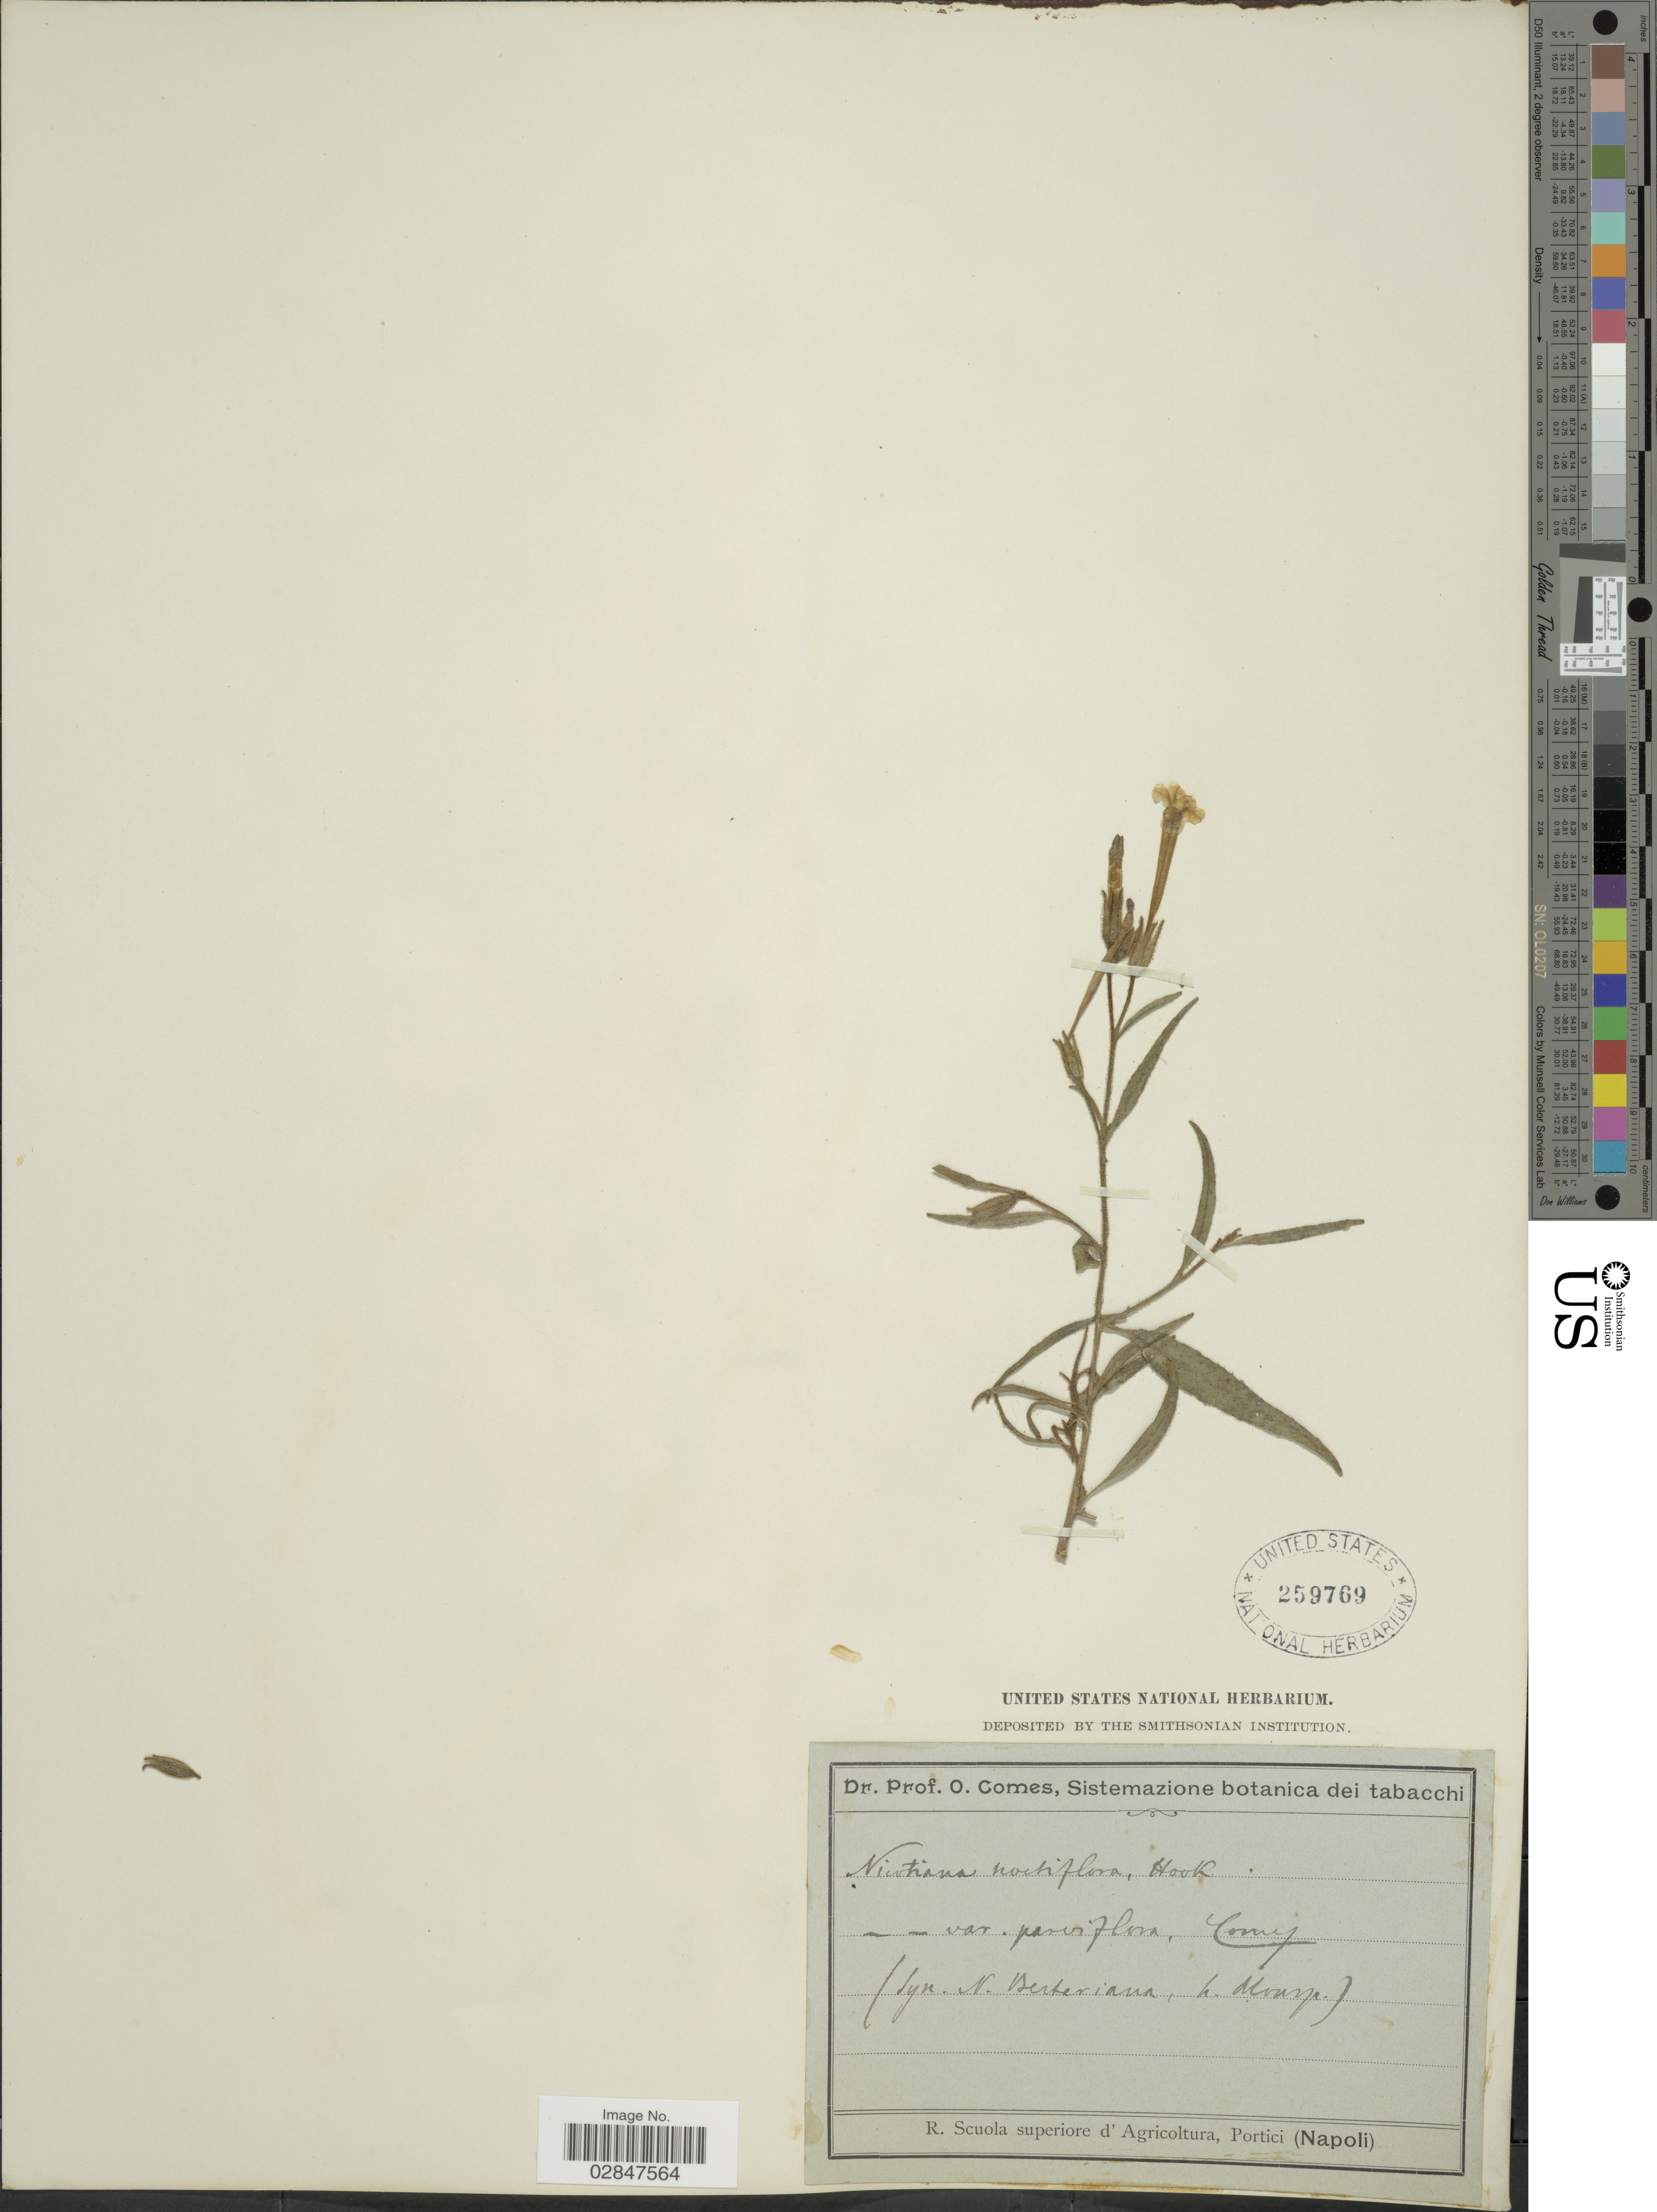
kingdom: Plantae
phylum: Tracheophyta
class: Magnoliopsida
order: Solanales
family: Solanaceae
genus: Nicotiana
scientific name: Nicotiana noctiflora var. parviflora Comes var. nov. ined.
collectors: O. Comes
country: Italy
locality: Portici (Napoli).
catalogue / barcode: US 259769